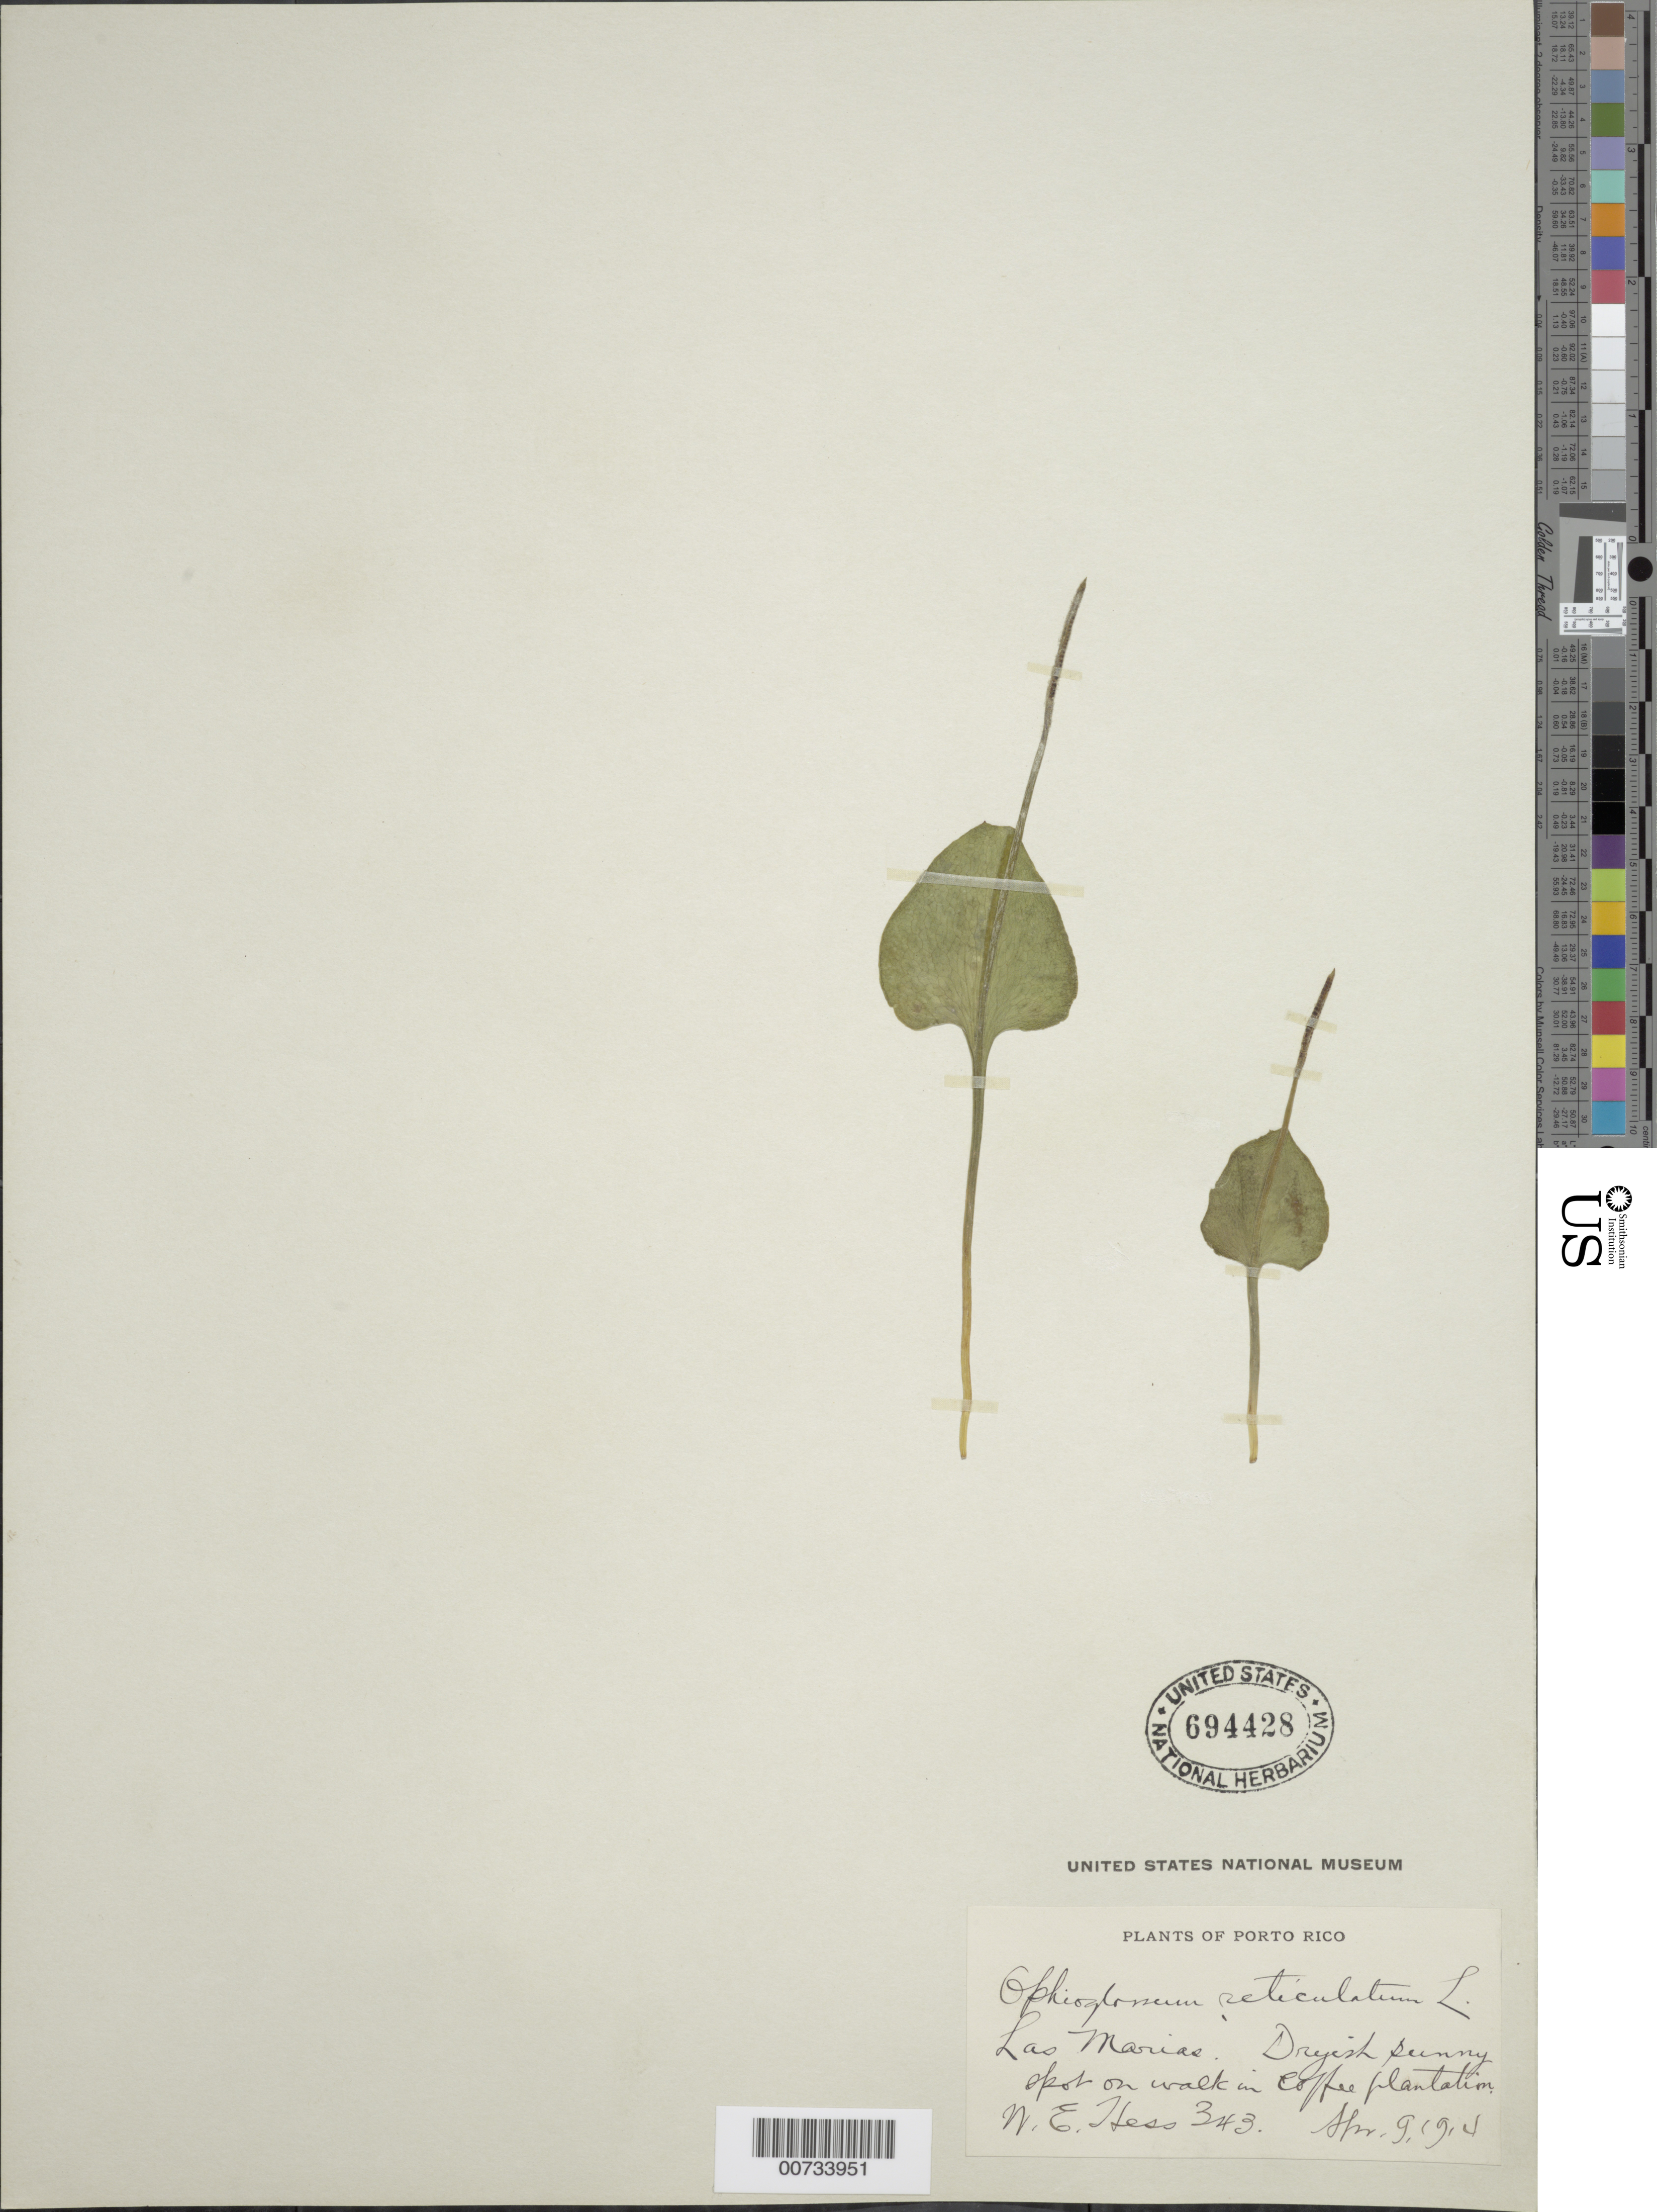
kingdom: Plantae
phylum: Tracheophyta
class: Polypodiopsida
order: Ophioglossales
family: Ophioglossaceae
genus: Ophioglossum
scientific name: Ophioglossum reticulatum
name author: L.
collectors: W. Hess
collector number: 343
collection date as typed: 09 Apr 1914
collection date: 1914-04-09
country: Puerto Rico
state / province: Las Marías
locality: Las Marias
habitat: Dryish sunny spot, coffee plantation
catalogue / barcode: US 694428